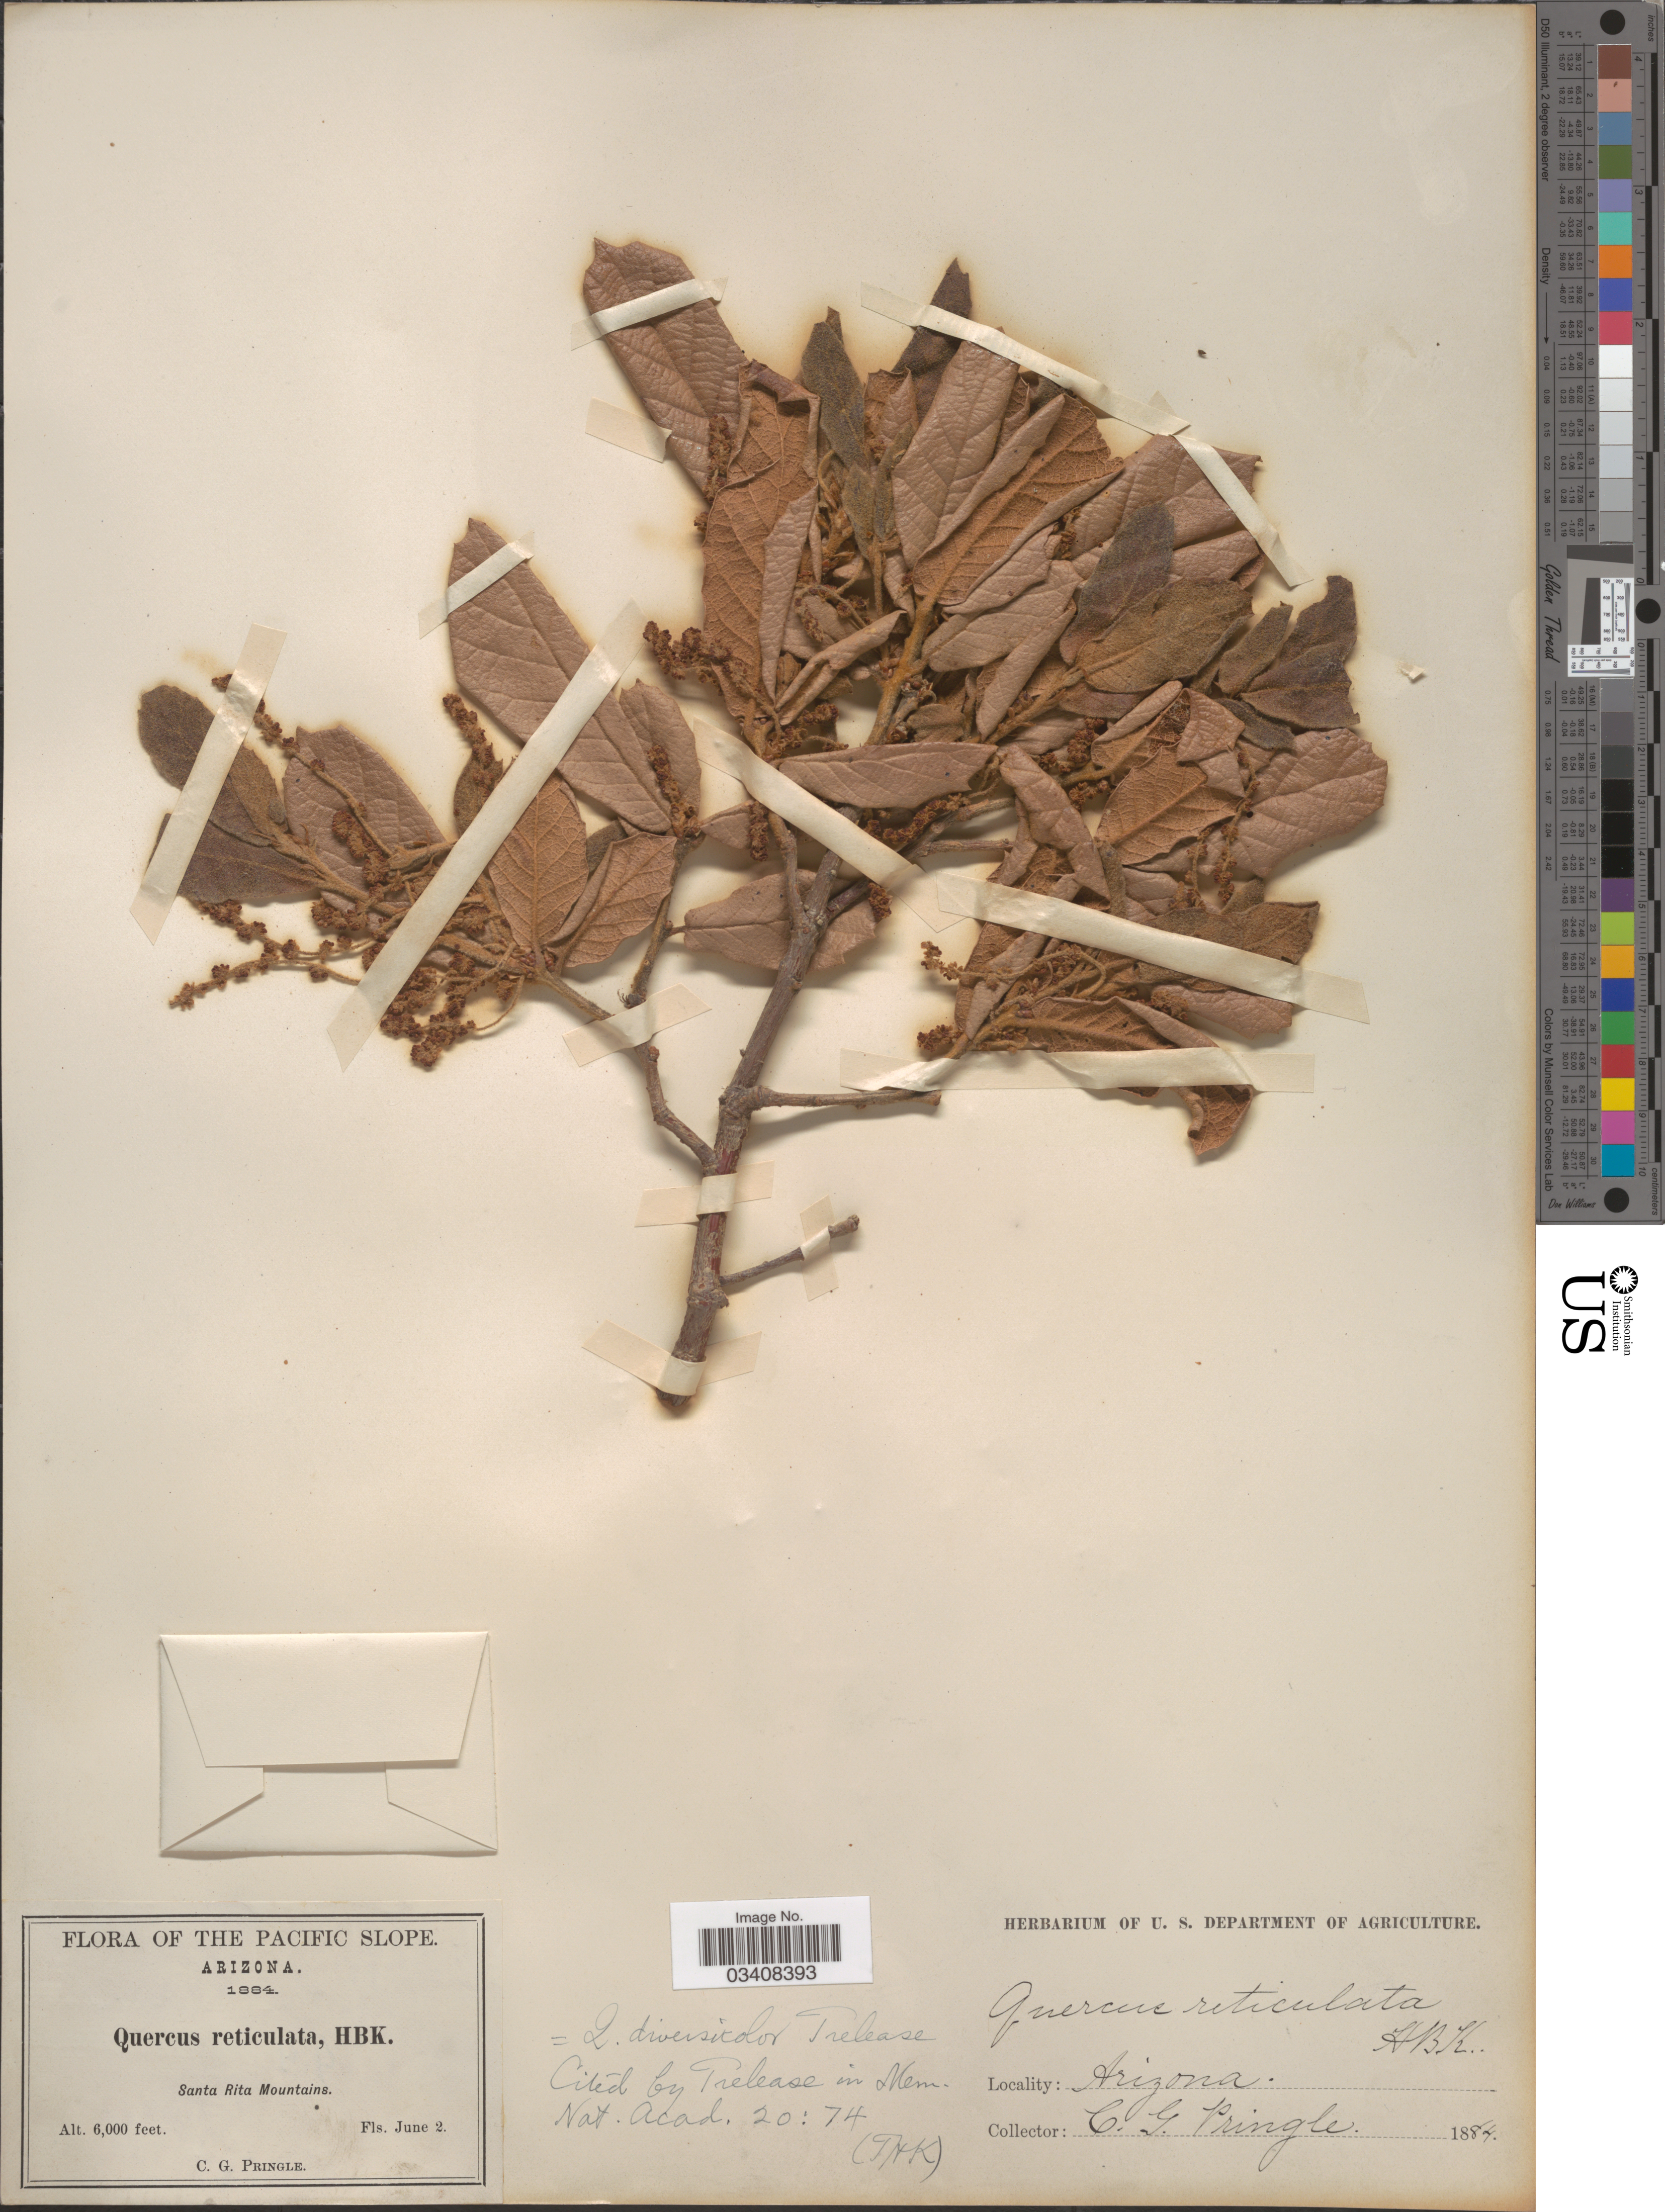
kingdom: Plantae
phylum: Tracheophyta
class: Magnoliopsida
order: Fagales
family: Fagaceae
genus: Quercus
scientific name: Quercus rugosa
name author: Née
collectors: C. G. Pringle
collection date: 1884-06-02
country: United States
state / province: Arizona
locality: The Pacific Slope. Santa Rita Mountains.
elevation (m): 1829